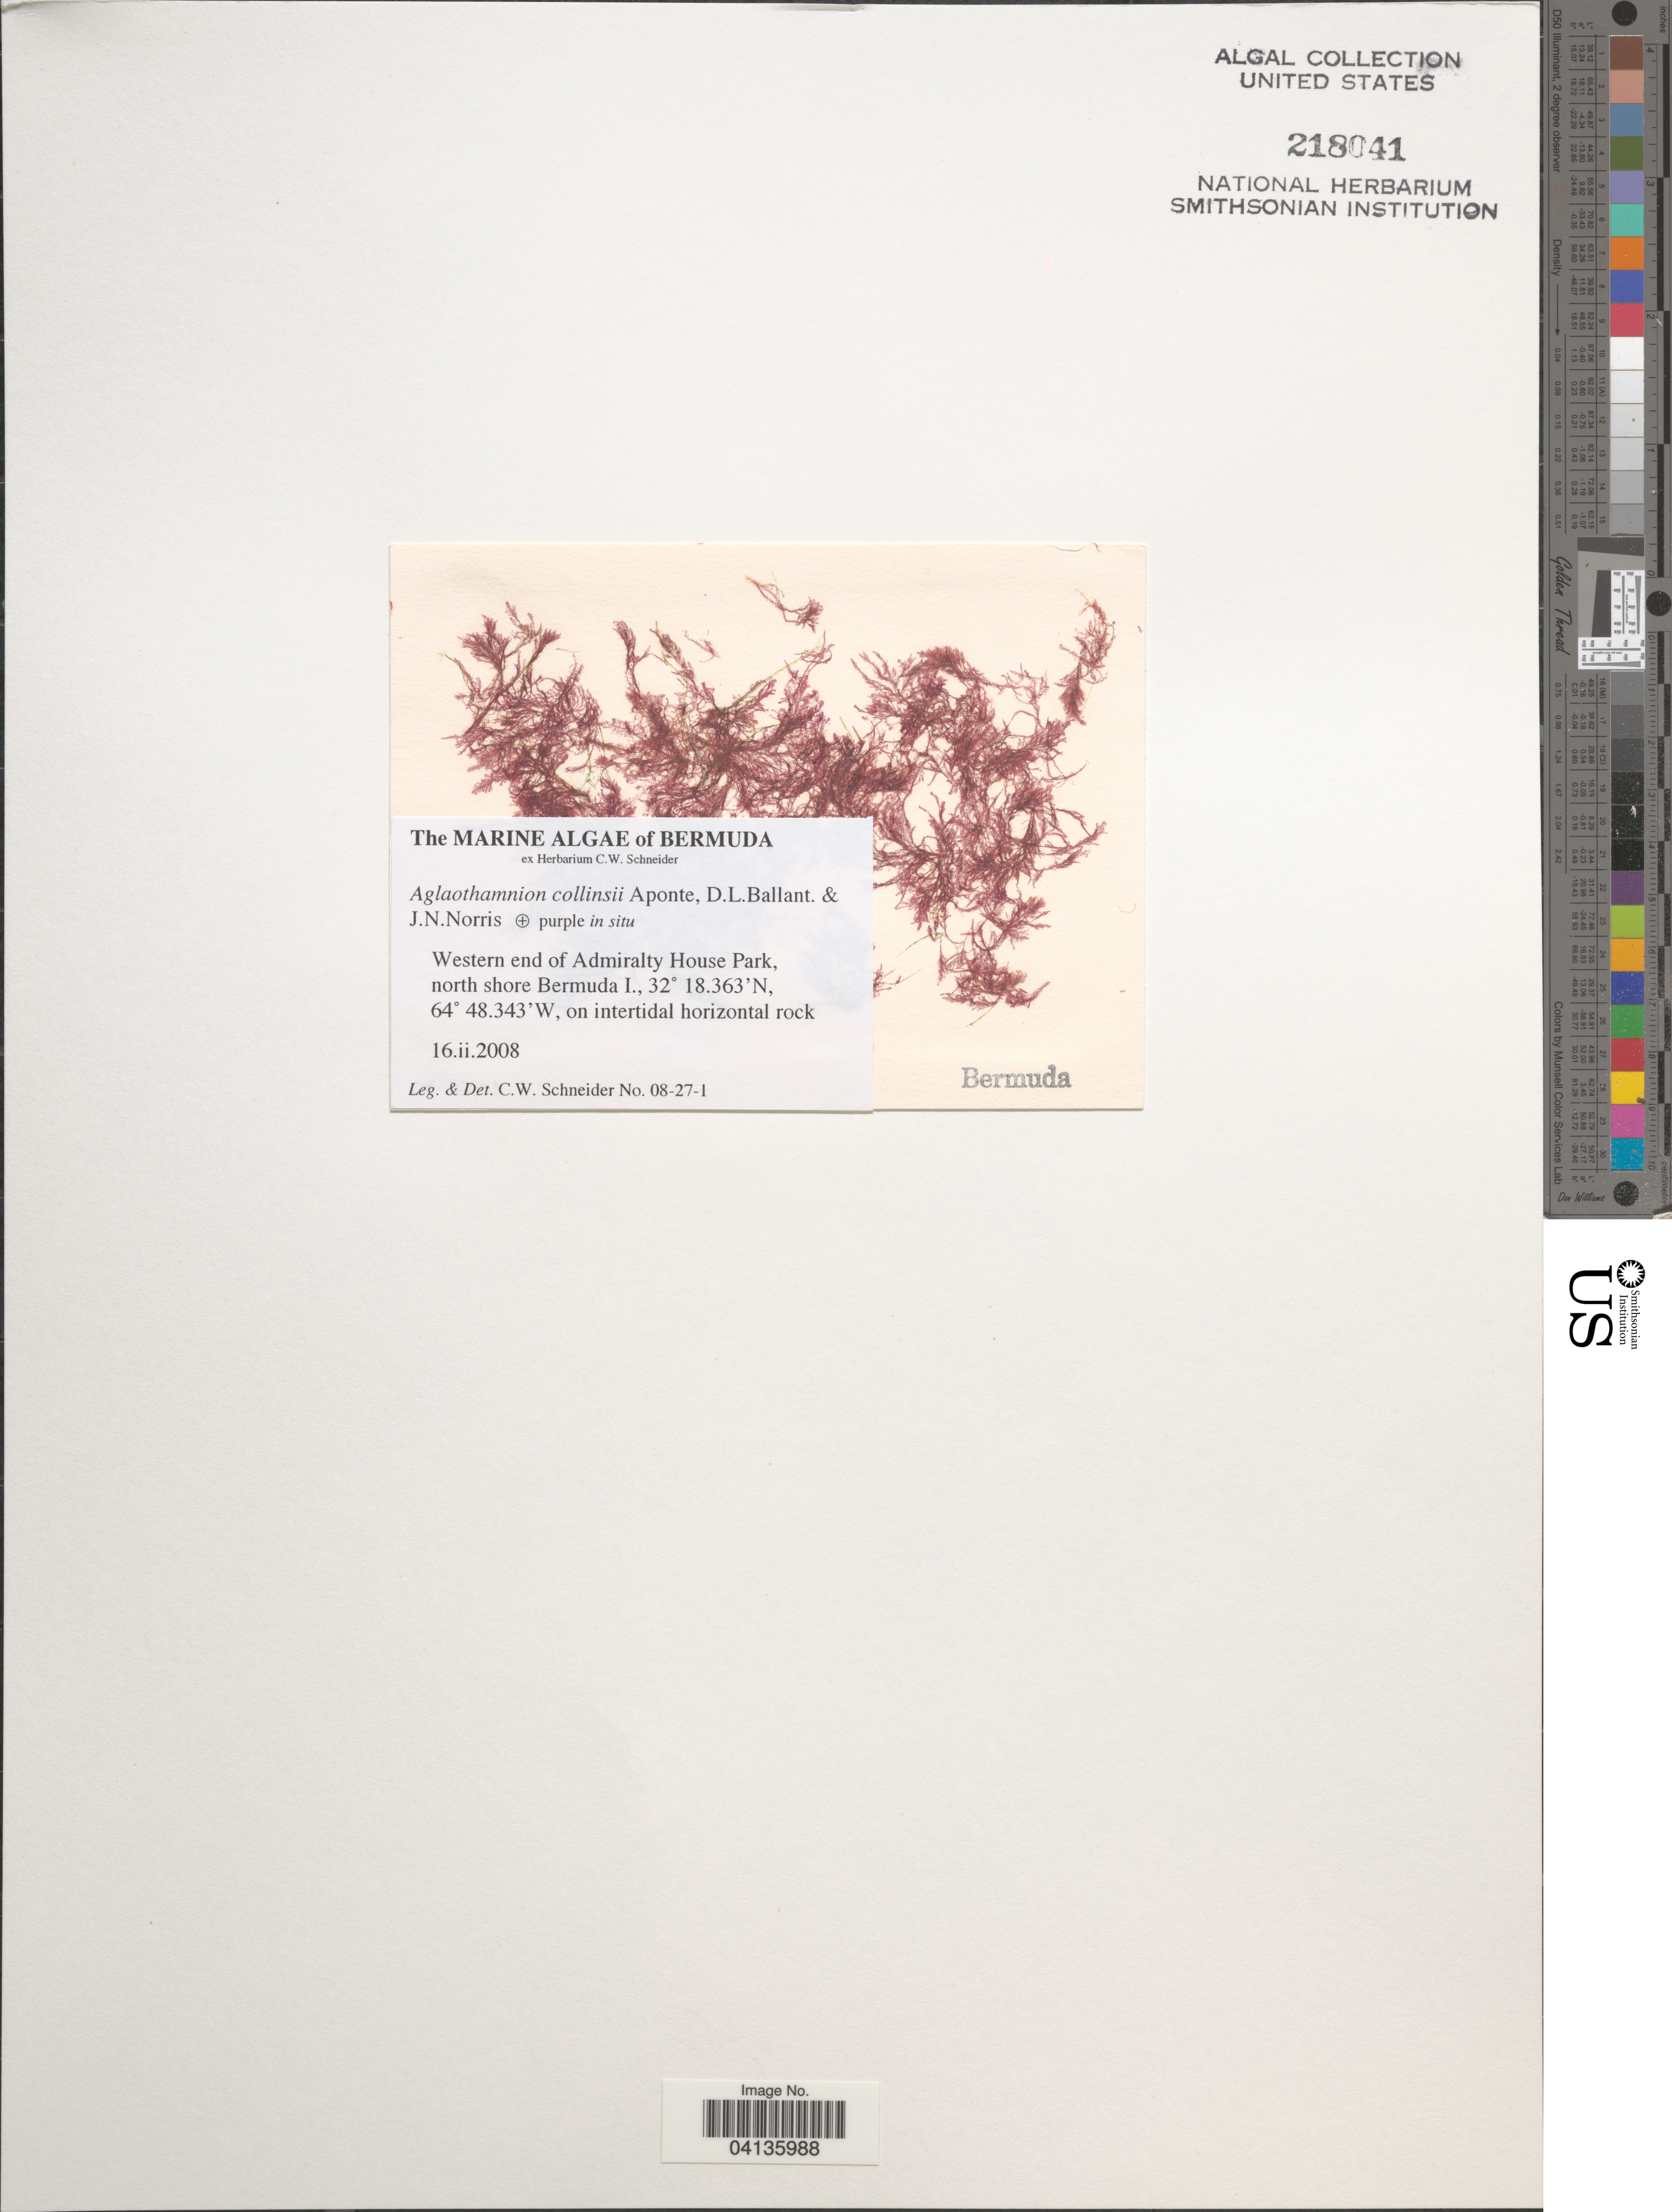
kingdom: Plantae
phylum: Rhodophyta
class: Florideophyceae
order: Ceramiales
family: Callithamniaceae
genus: Aglaothamnion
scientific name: Aglaothamnion collinsii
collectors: C. W.Schneider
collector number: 08-27-1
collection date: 2008-02-16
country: Bermuda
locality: Western end of Admiralty House Park, north shore Bermuda I.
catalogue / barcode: US 218041